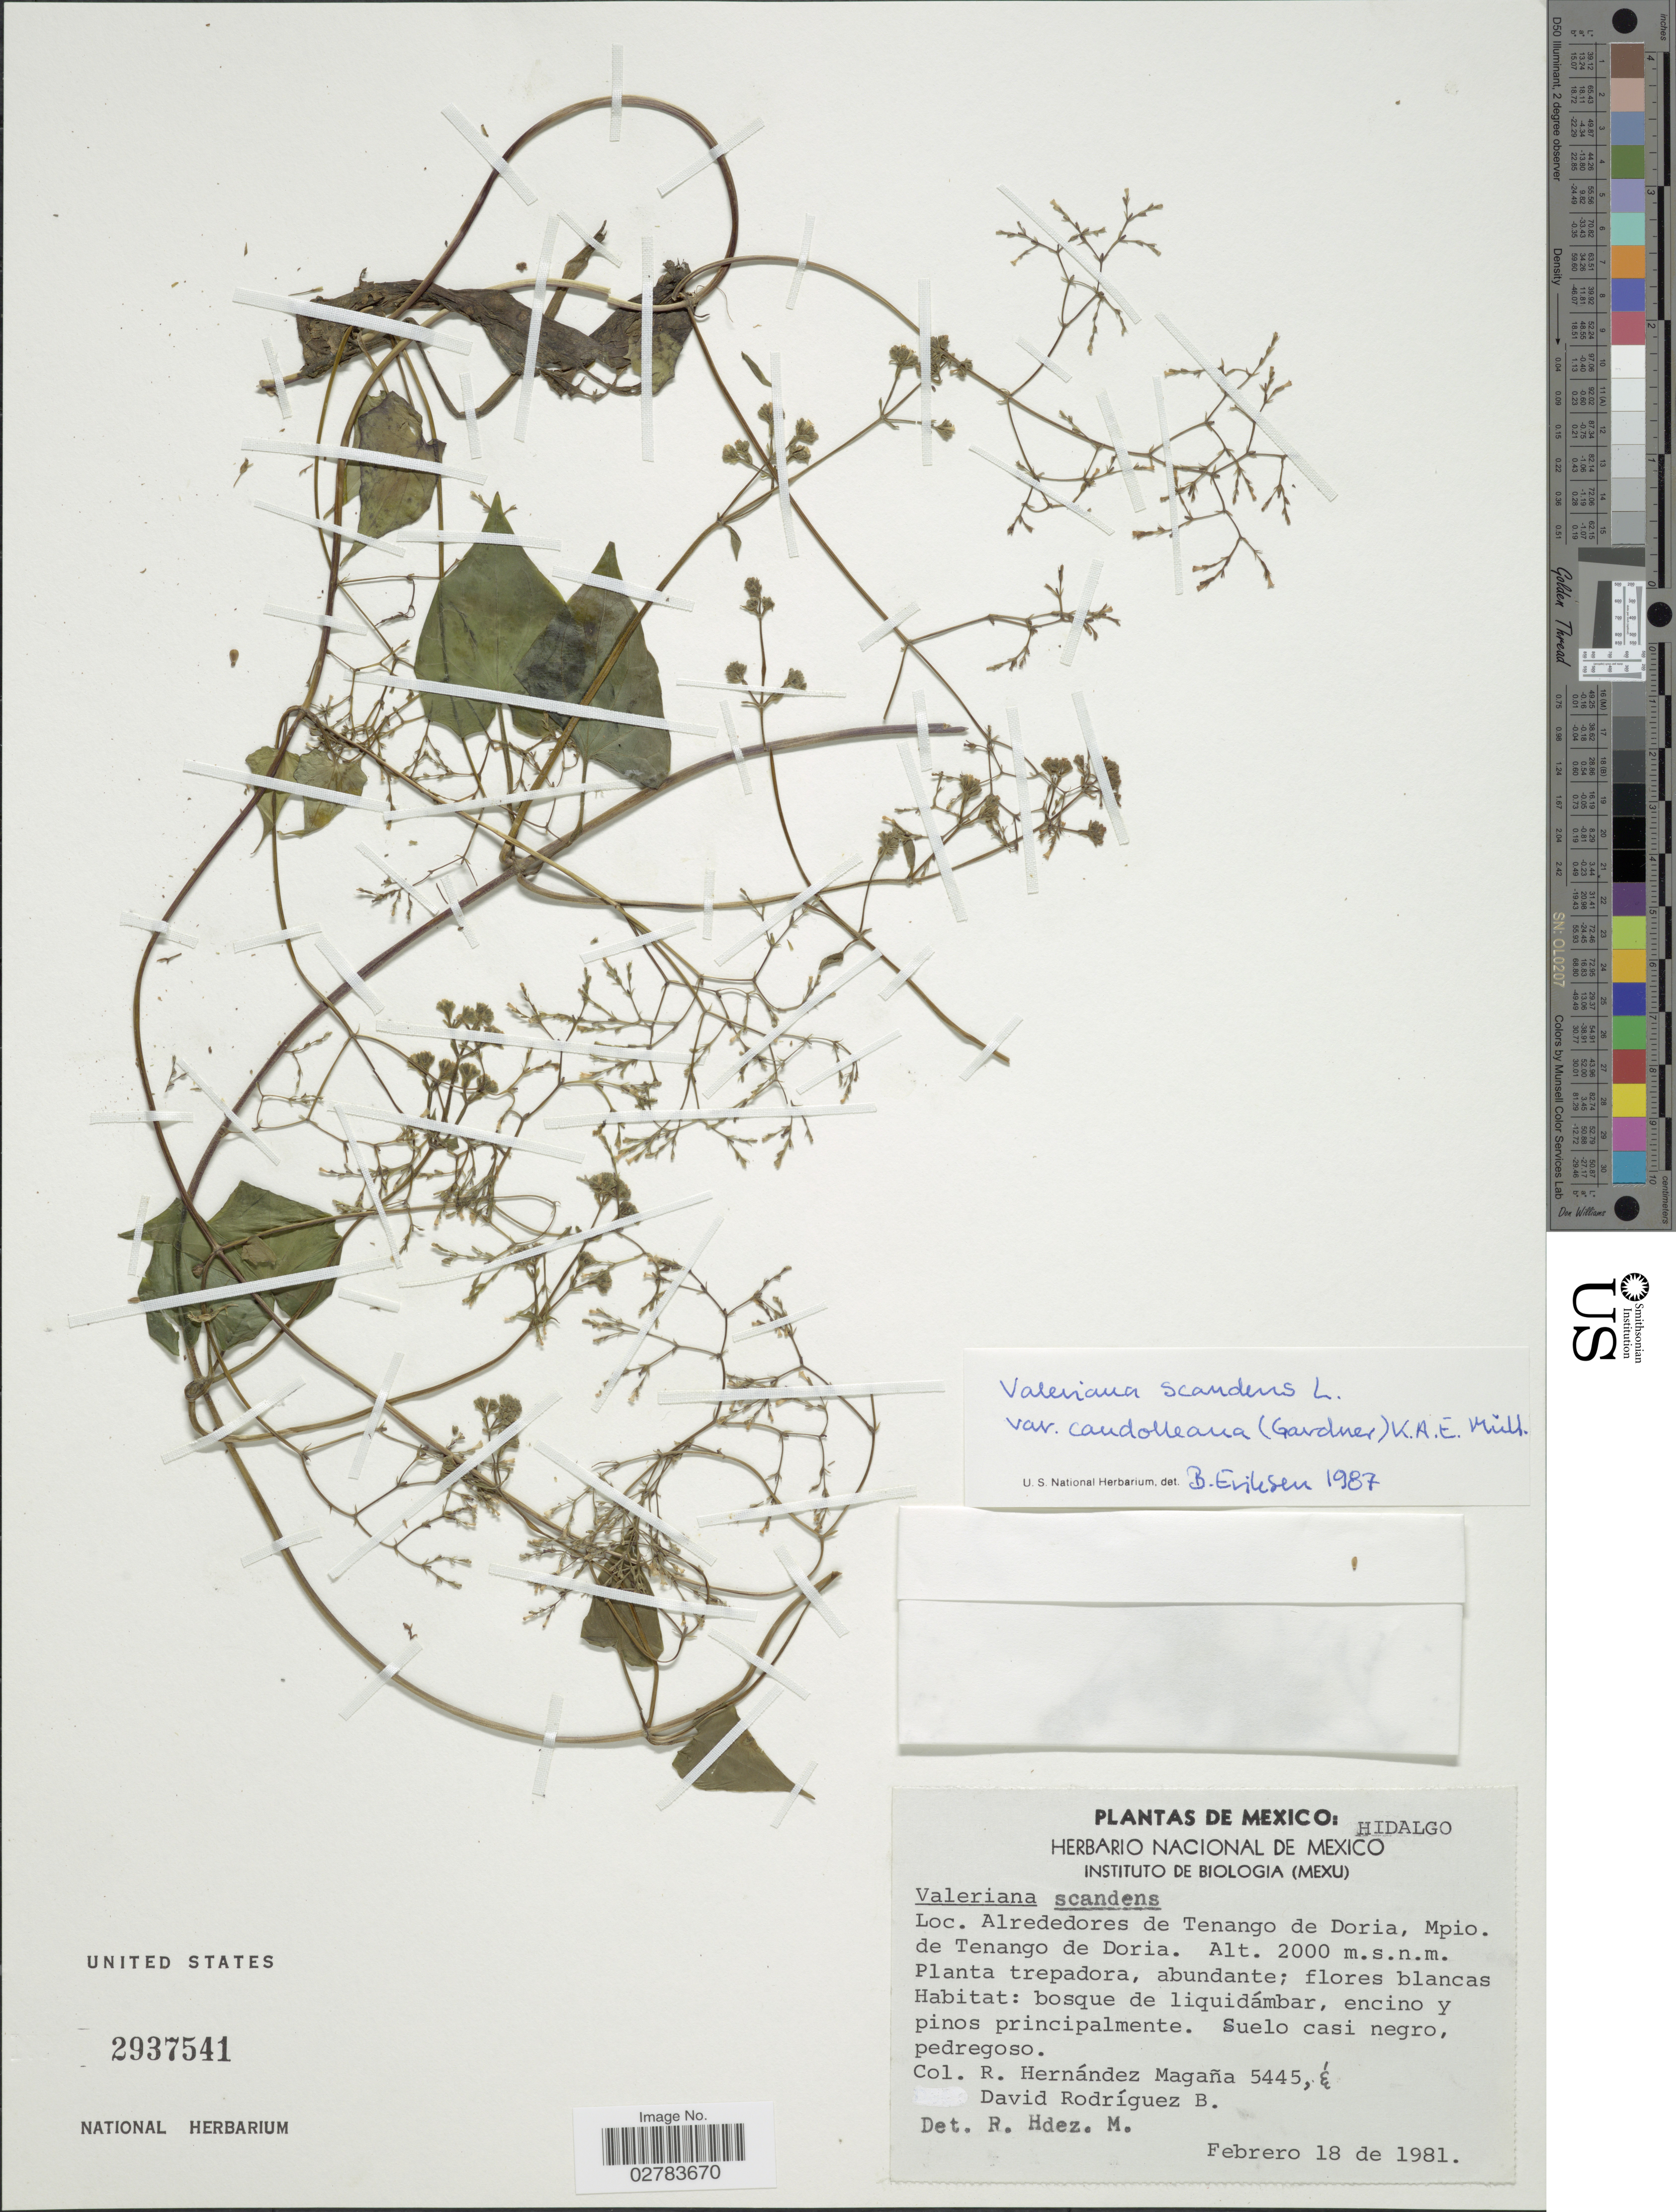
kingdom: Plantae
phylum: Tracheophyta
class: Magnoliopsida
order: Dipsacales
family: Caprifoliaceae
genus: Valeriana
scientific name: Valeriana candolleana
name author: Gardner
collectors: R. Hernández-M. & D. Rodríguez B.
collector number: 5445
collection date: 1981-02-18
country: Mexico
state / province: Hidalgo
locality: Alrededores de Tenango de Doria, Mpio. de Tenango de Doria.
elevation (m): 2000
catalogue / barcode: US 2937541